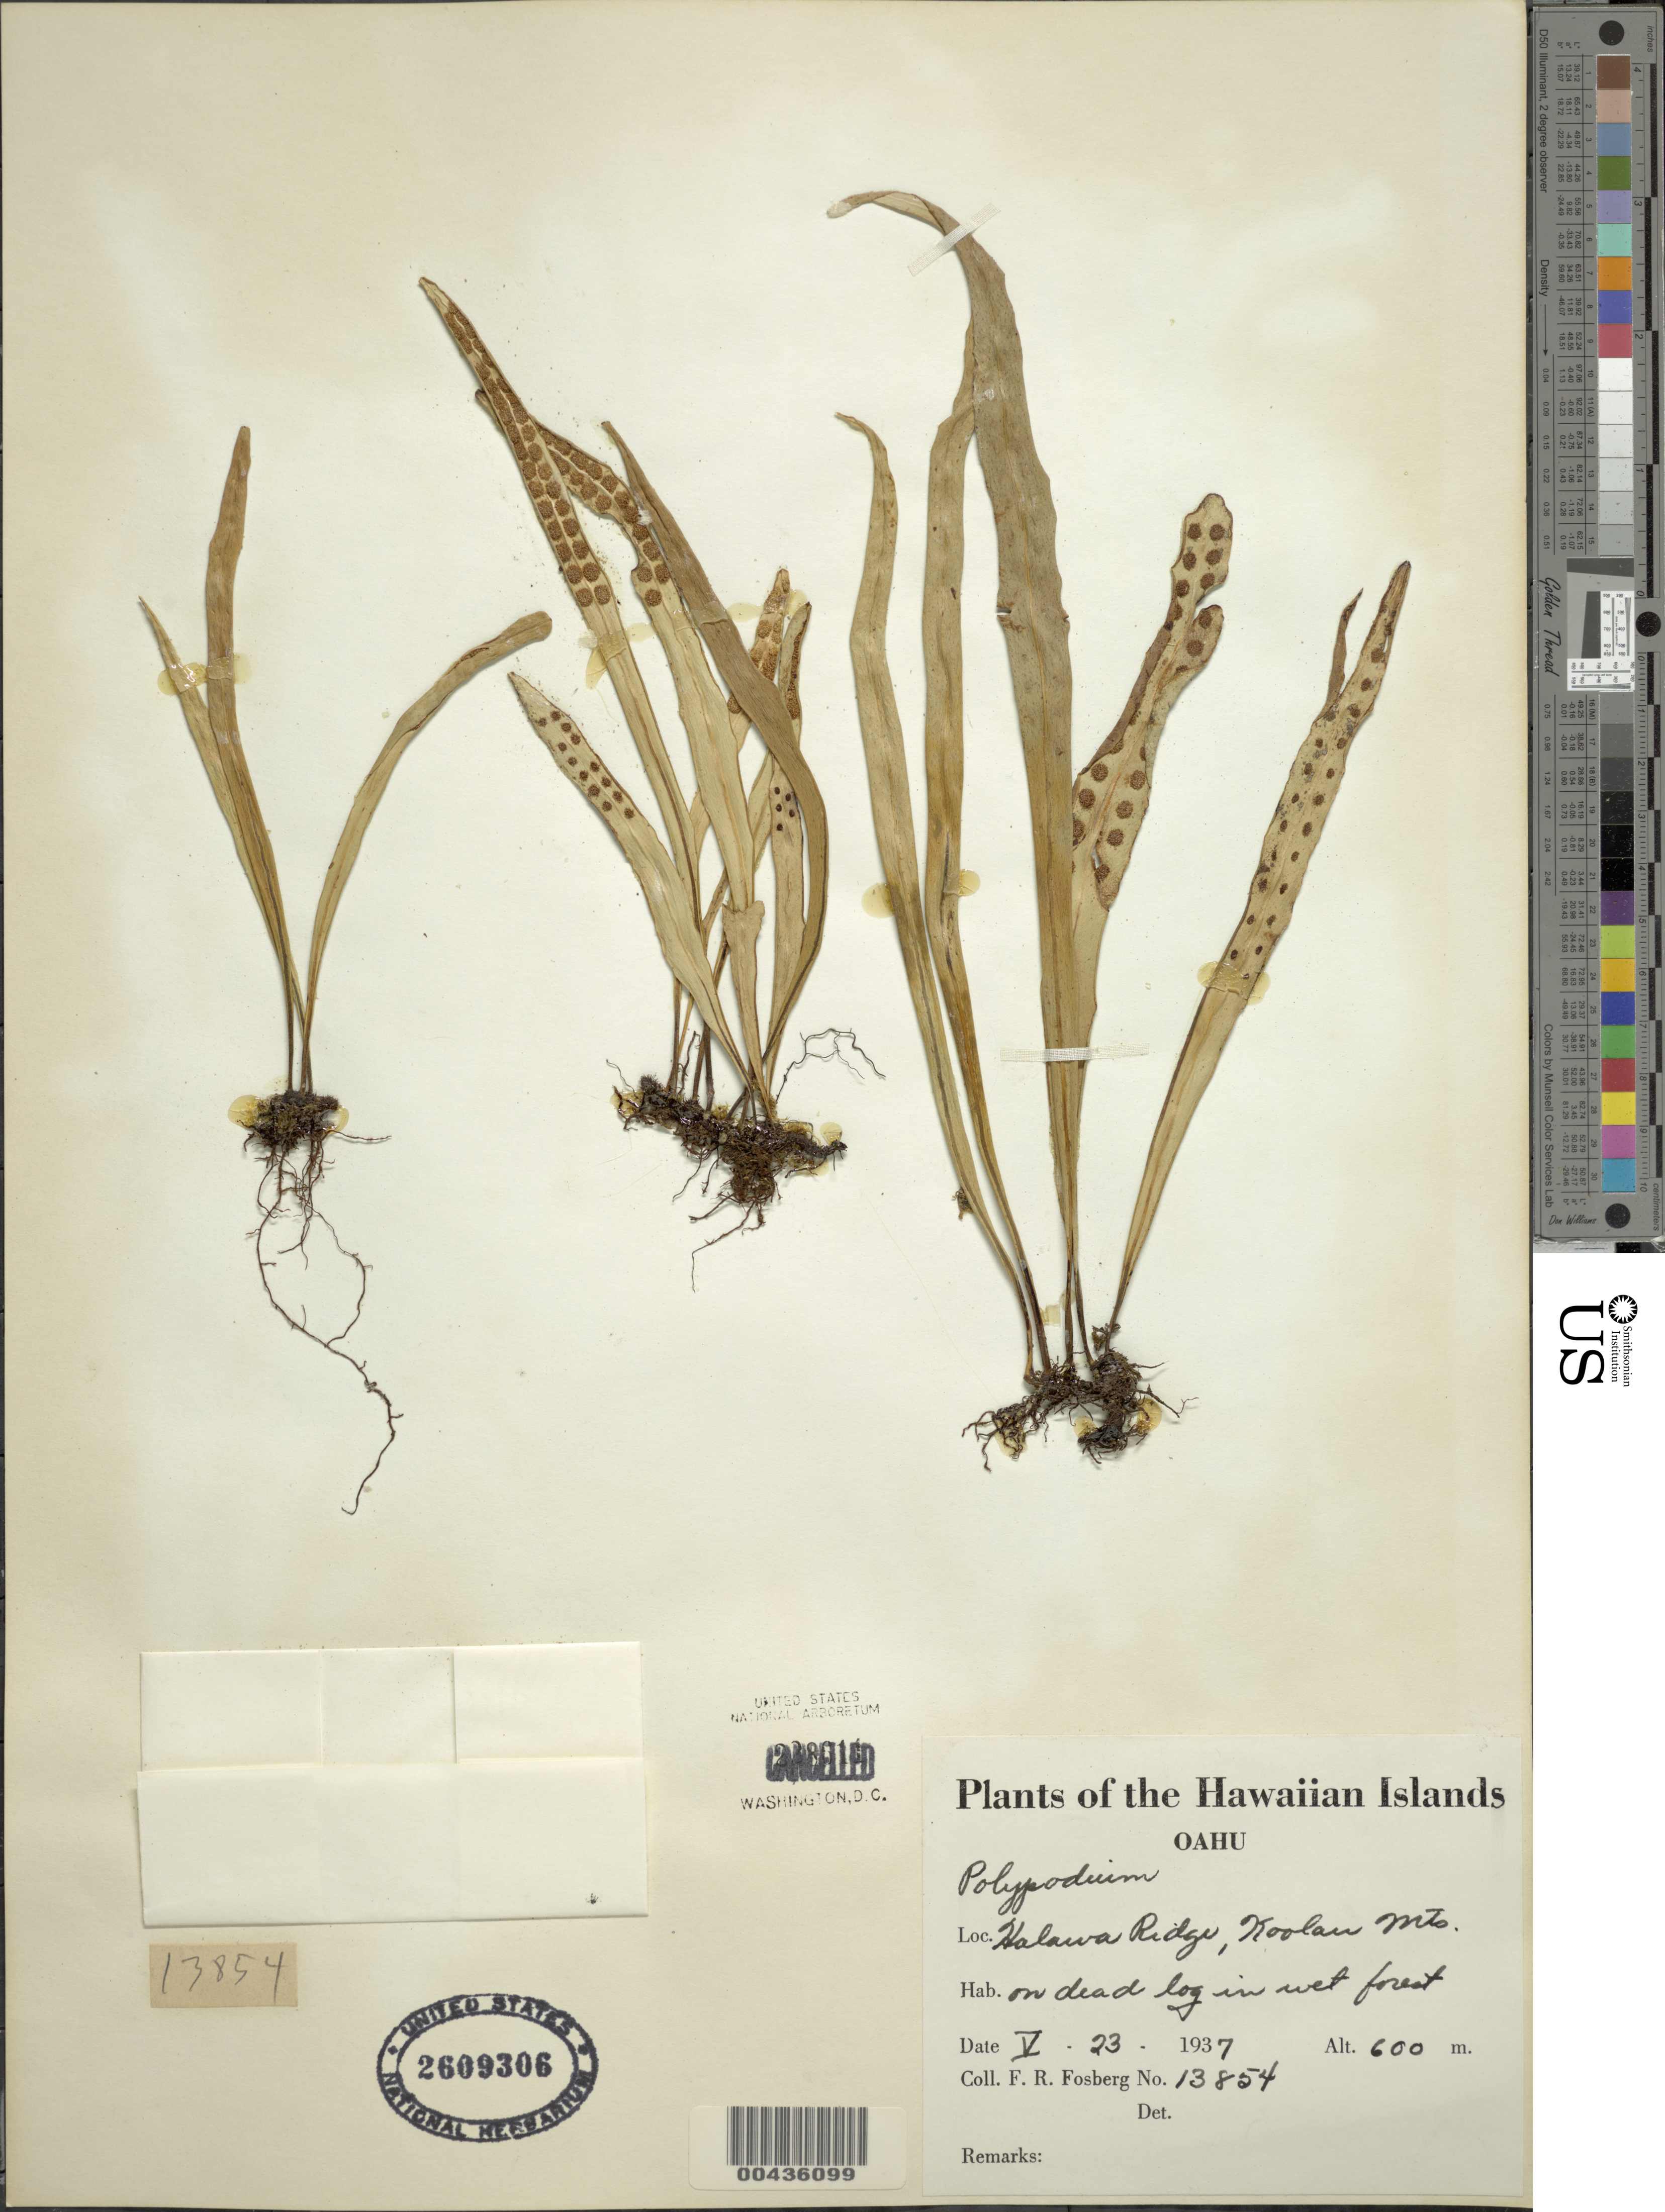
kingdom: Plantae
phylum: Tracheophyta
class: Polypodiopsida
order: Polypodiales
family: Polypodiaceae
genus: Lepisorus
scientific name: Lepisorus thunbergianus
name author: (Kaulf.) Ching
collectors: F. R. Fosberg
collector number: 13854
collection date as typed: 23 May 1937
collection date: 1937-05-23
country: United States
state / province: Hawaii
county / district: Honolulu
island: Oahu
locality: Halawa Ridge, Koolau Mts.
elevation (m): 600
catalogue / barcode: US 2609306